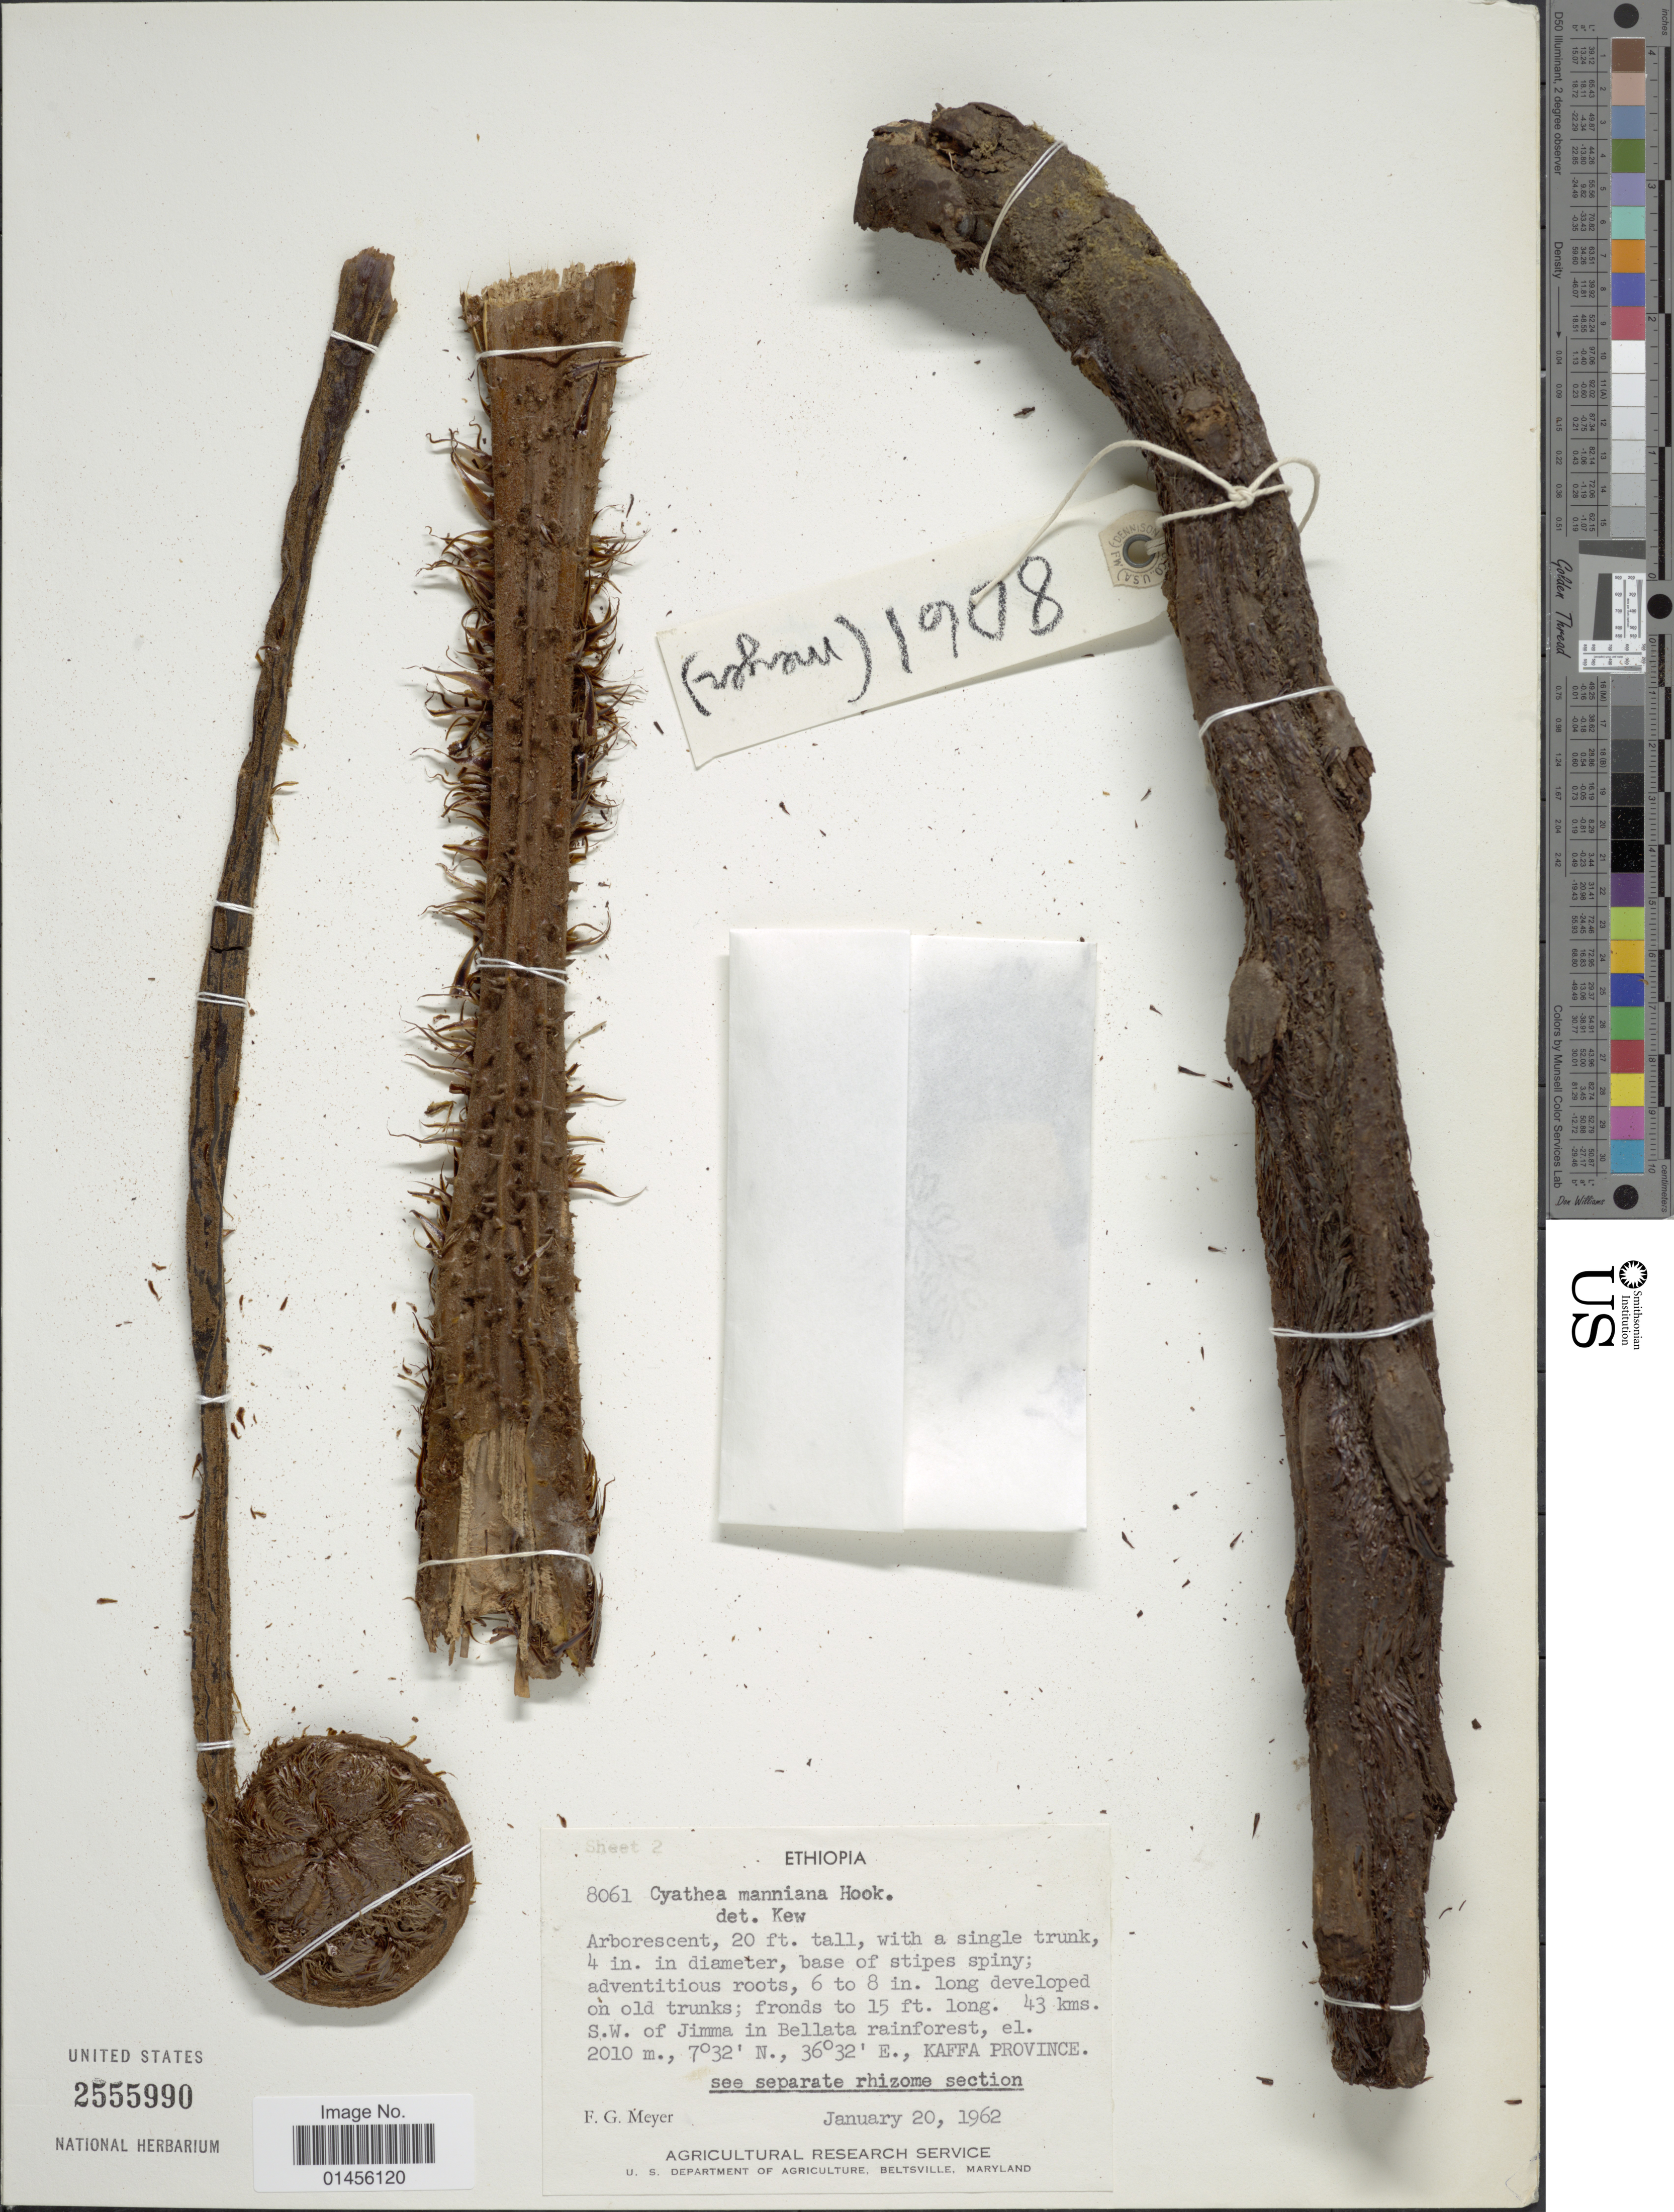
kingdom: Plantae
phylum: Tracheophyta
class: Polypodiopsida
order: Cyatheales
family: Cyatheaceae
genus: Alsophila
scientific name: Alsophila manniana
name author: (Hook.) R.M. Tryon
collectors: F. G. Meyer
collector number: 8061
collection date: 1962-01-20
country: Ethiopia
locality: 43 kms. S.W. of Jimma in bellata rainforest, Kaffa Province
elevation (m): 2010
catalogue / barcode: US 2555990